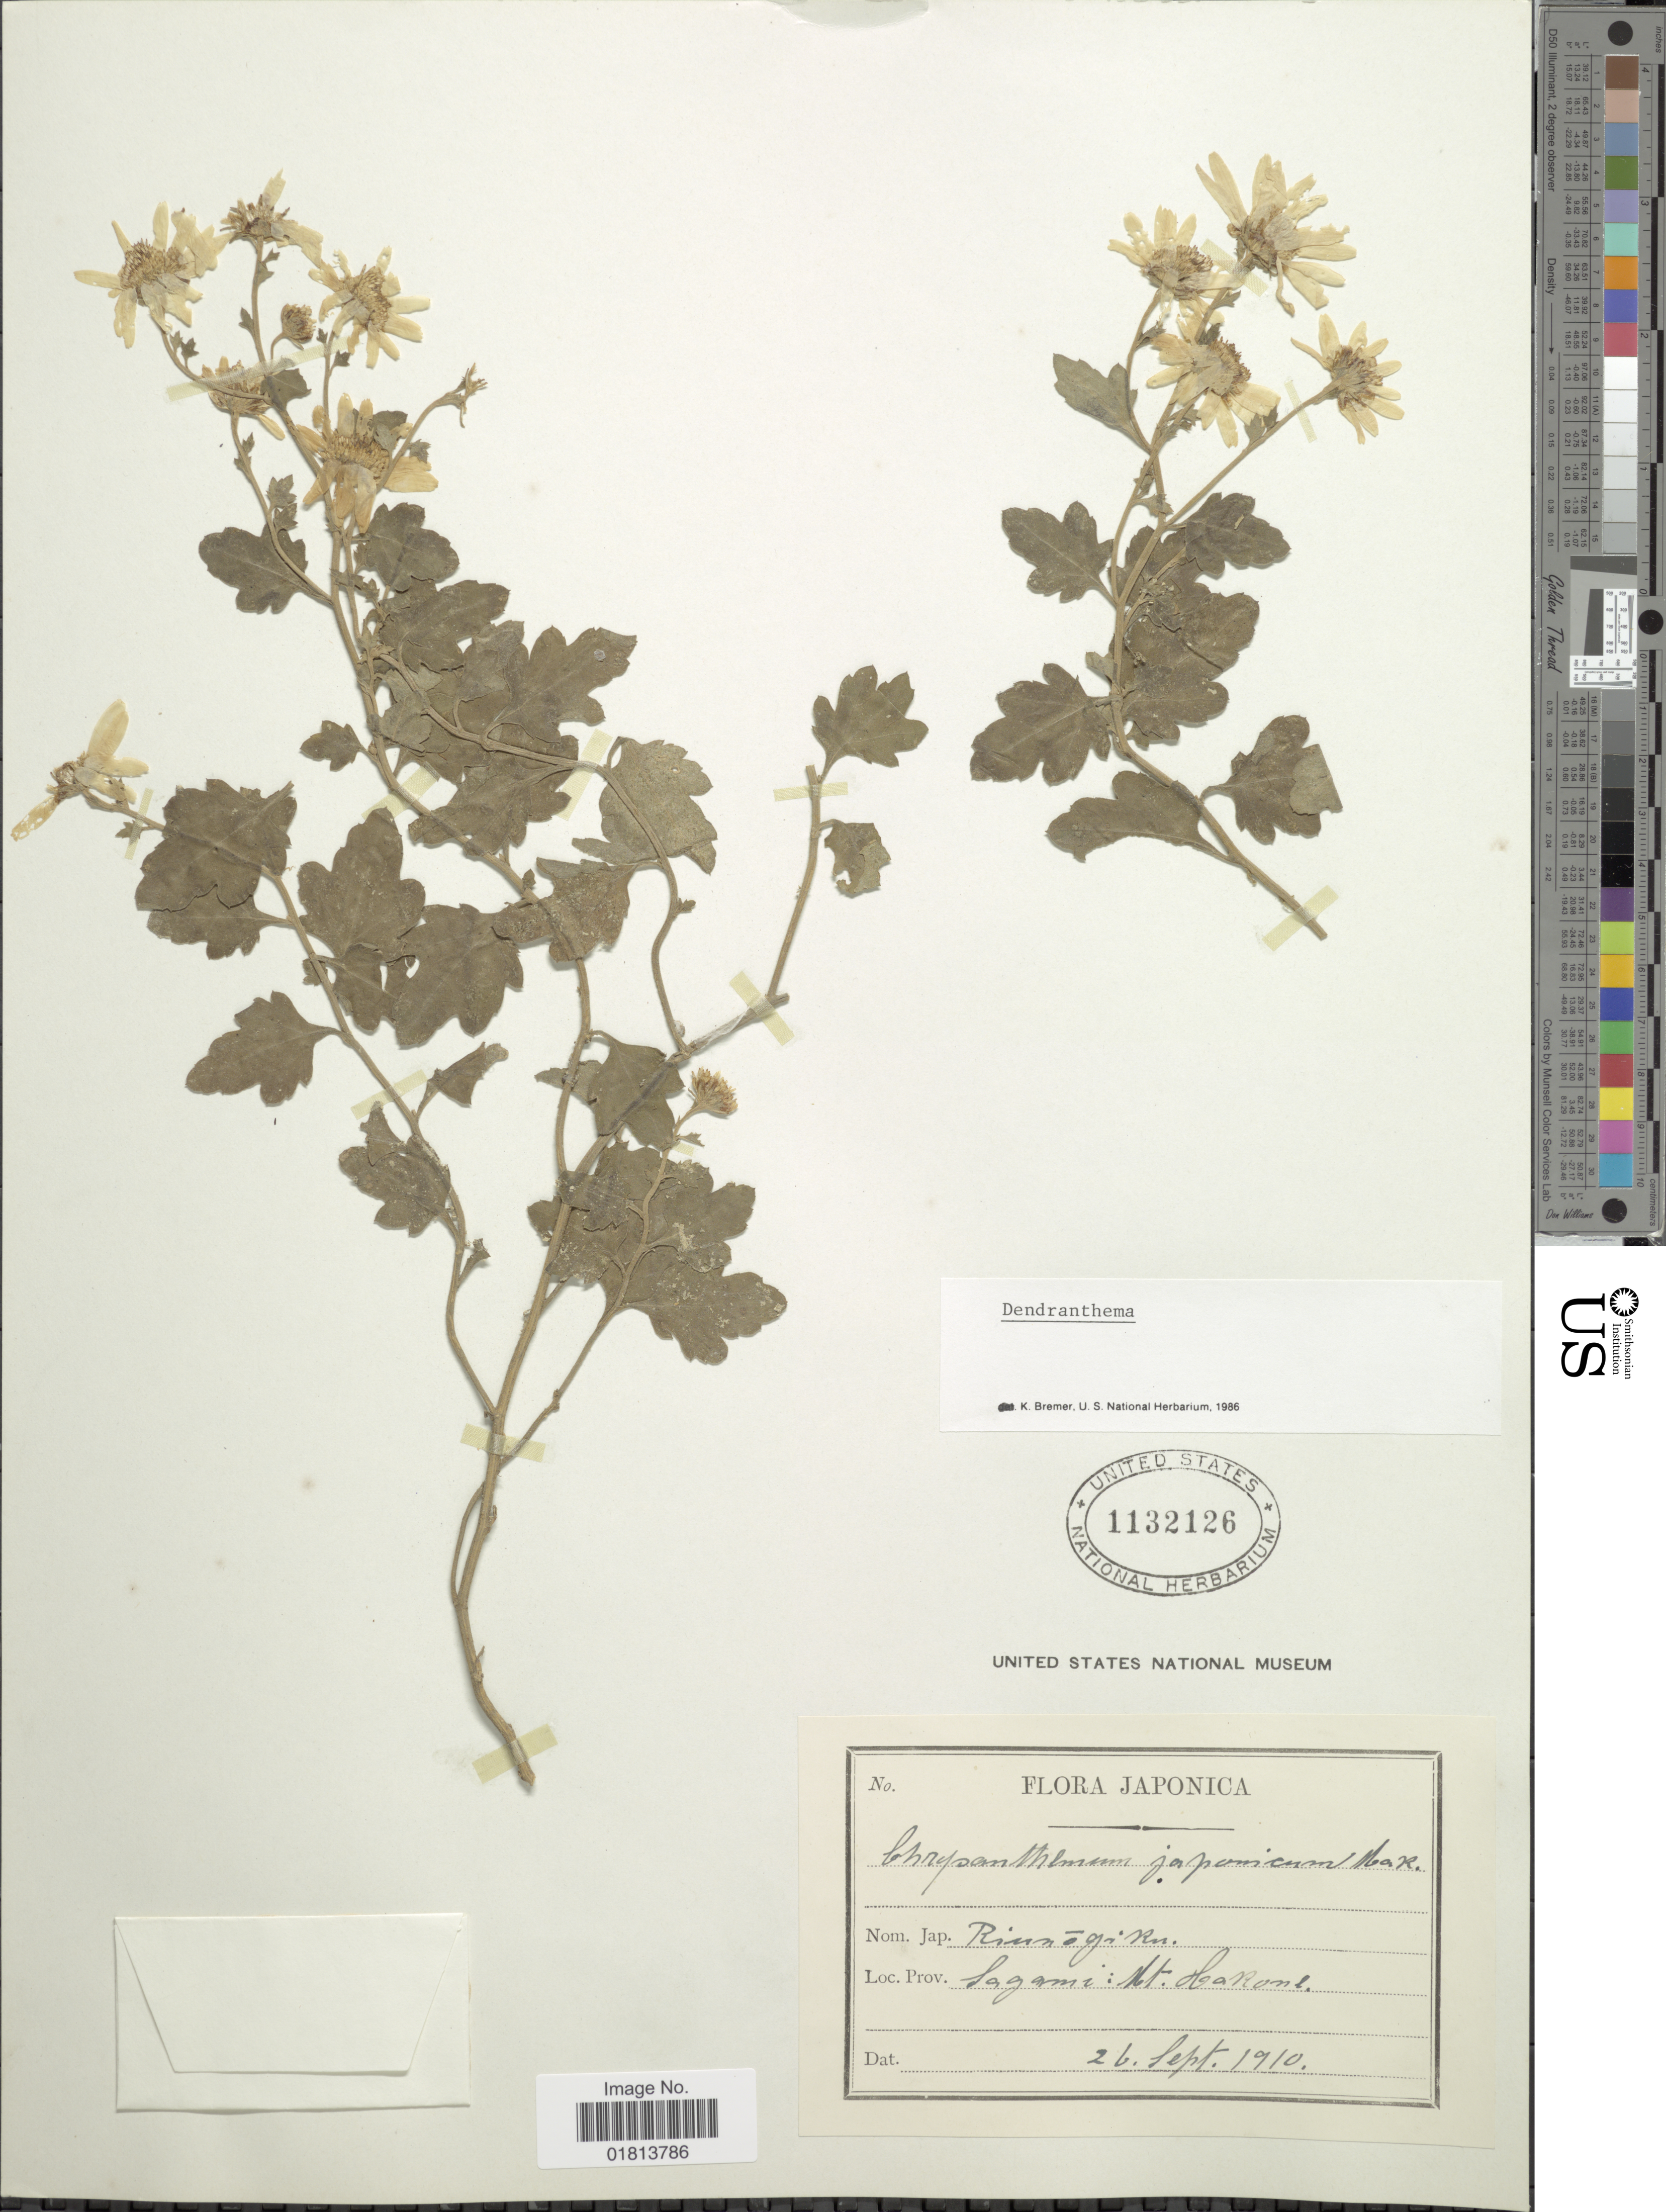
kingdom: Plantae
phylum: Tracheophyta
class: Magnoliopsida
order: Asterales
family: Asteraceae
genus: Dendranthema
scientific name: Dendranthema japonicum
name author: (Maxim.) Kitam.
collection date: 1910-09-26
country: Japan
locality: Sagami: Mt. Harome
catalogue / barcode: US 1132126